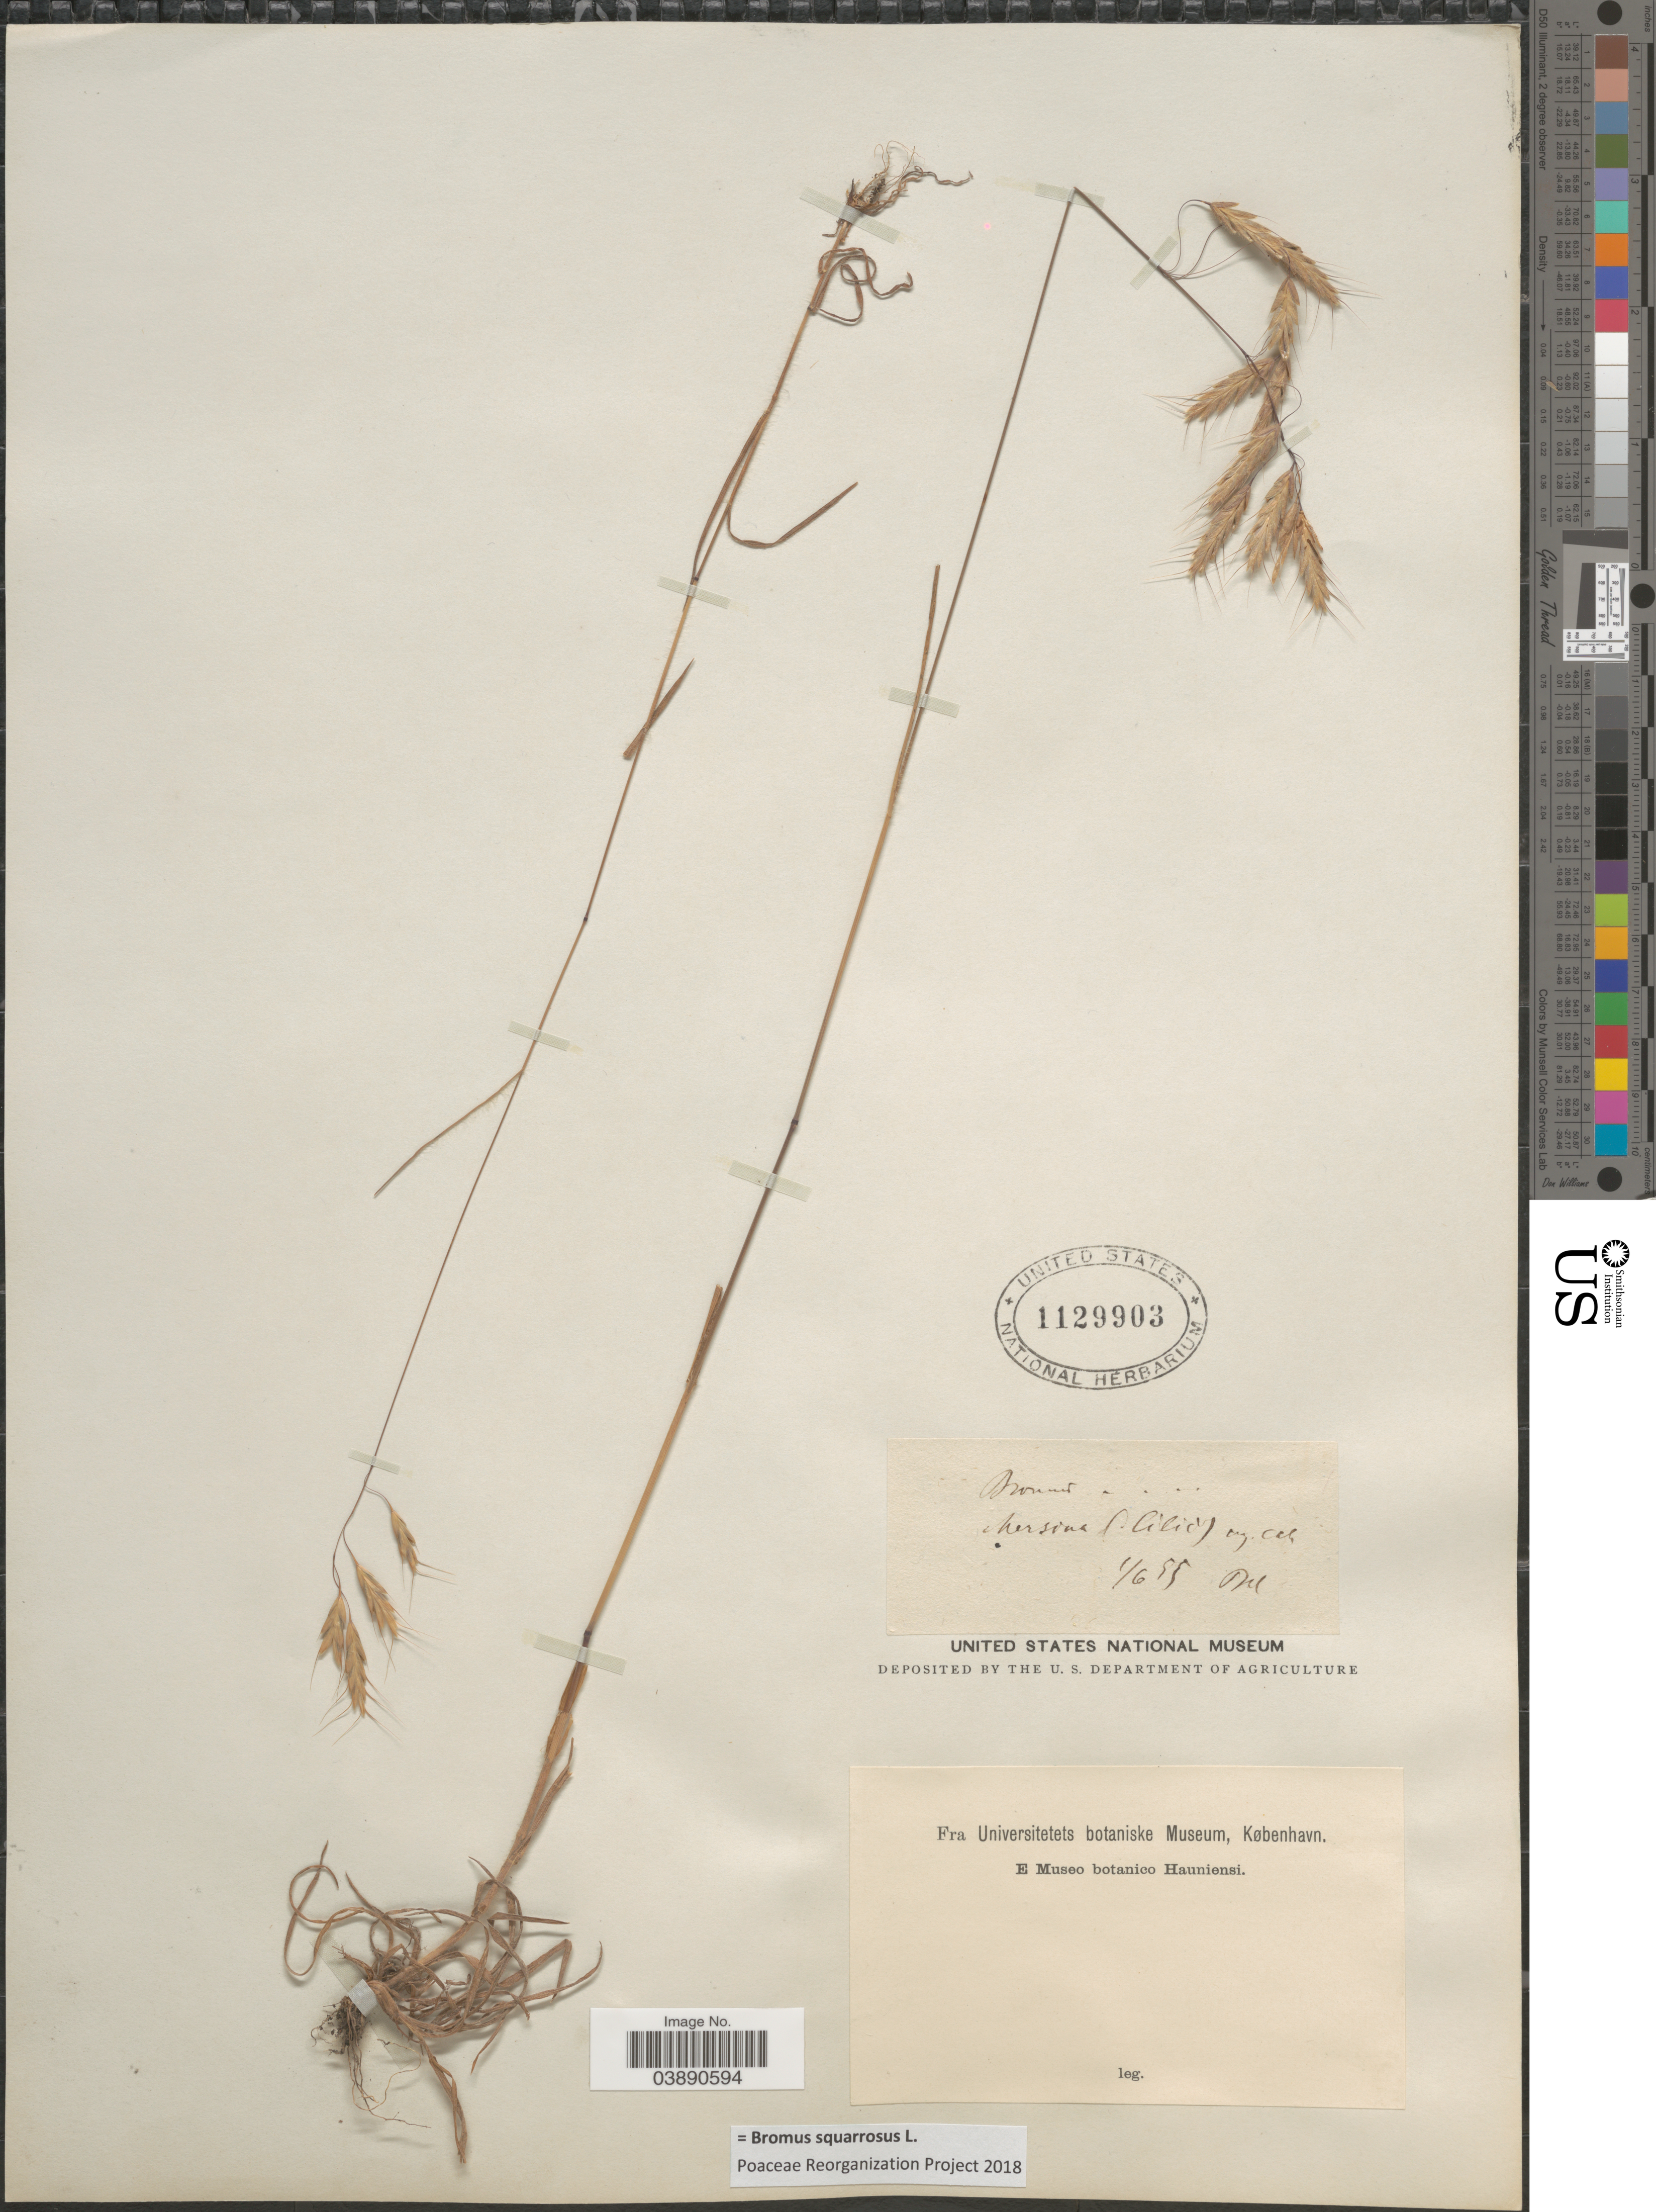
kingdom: Plantae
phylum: Tracheophyta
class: Liliopsida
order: Poales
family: Poaceae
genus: Bromus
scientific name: Bromus squarrosus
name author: L.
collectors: Bal.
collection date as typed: Transcribed d/m/y: 1/6/55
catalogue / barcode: US 1129903